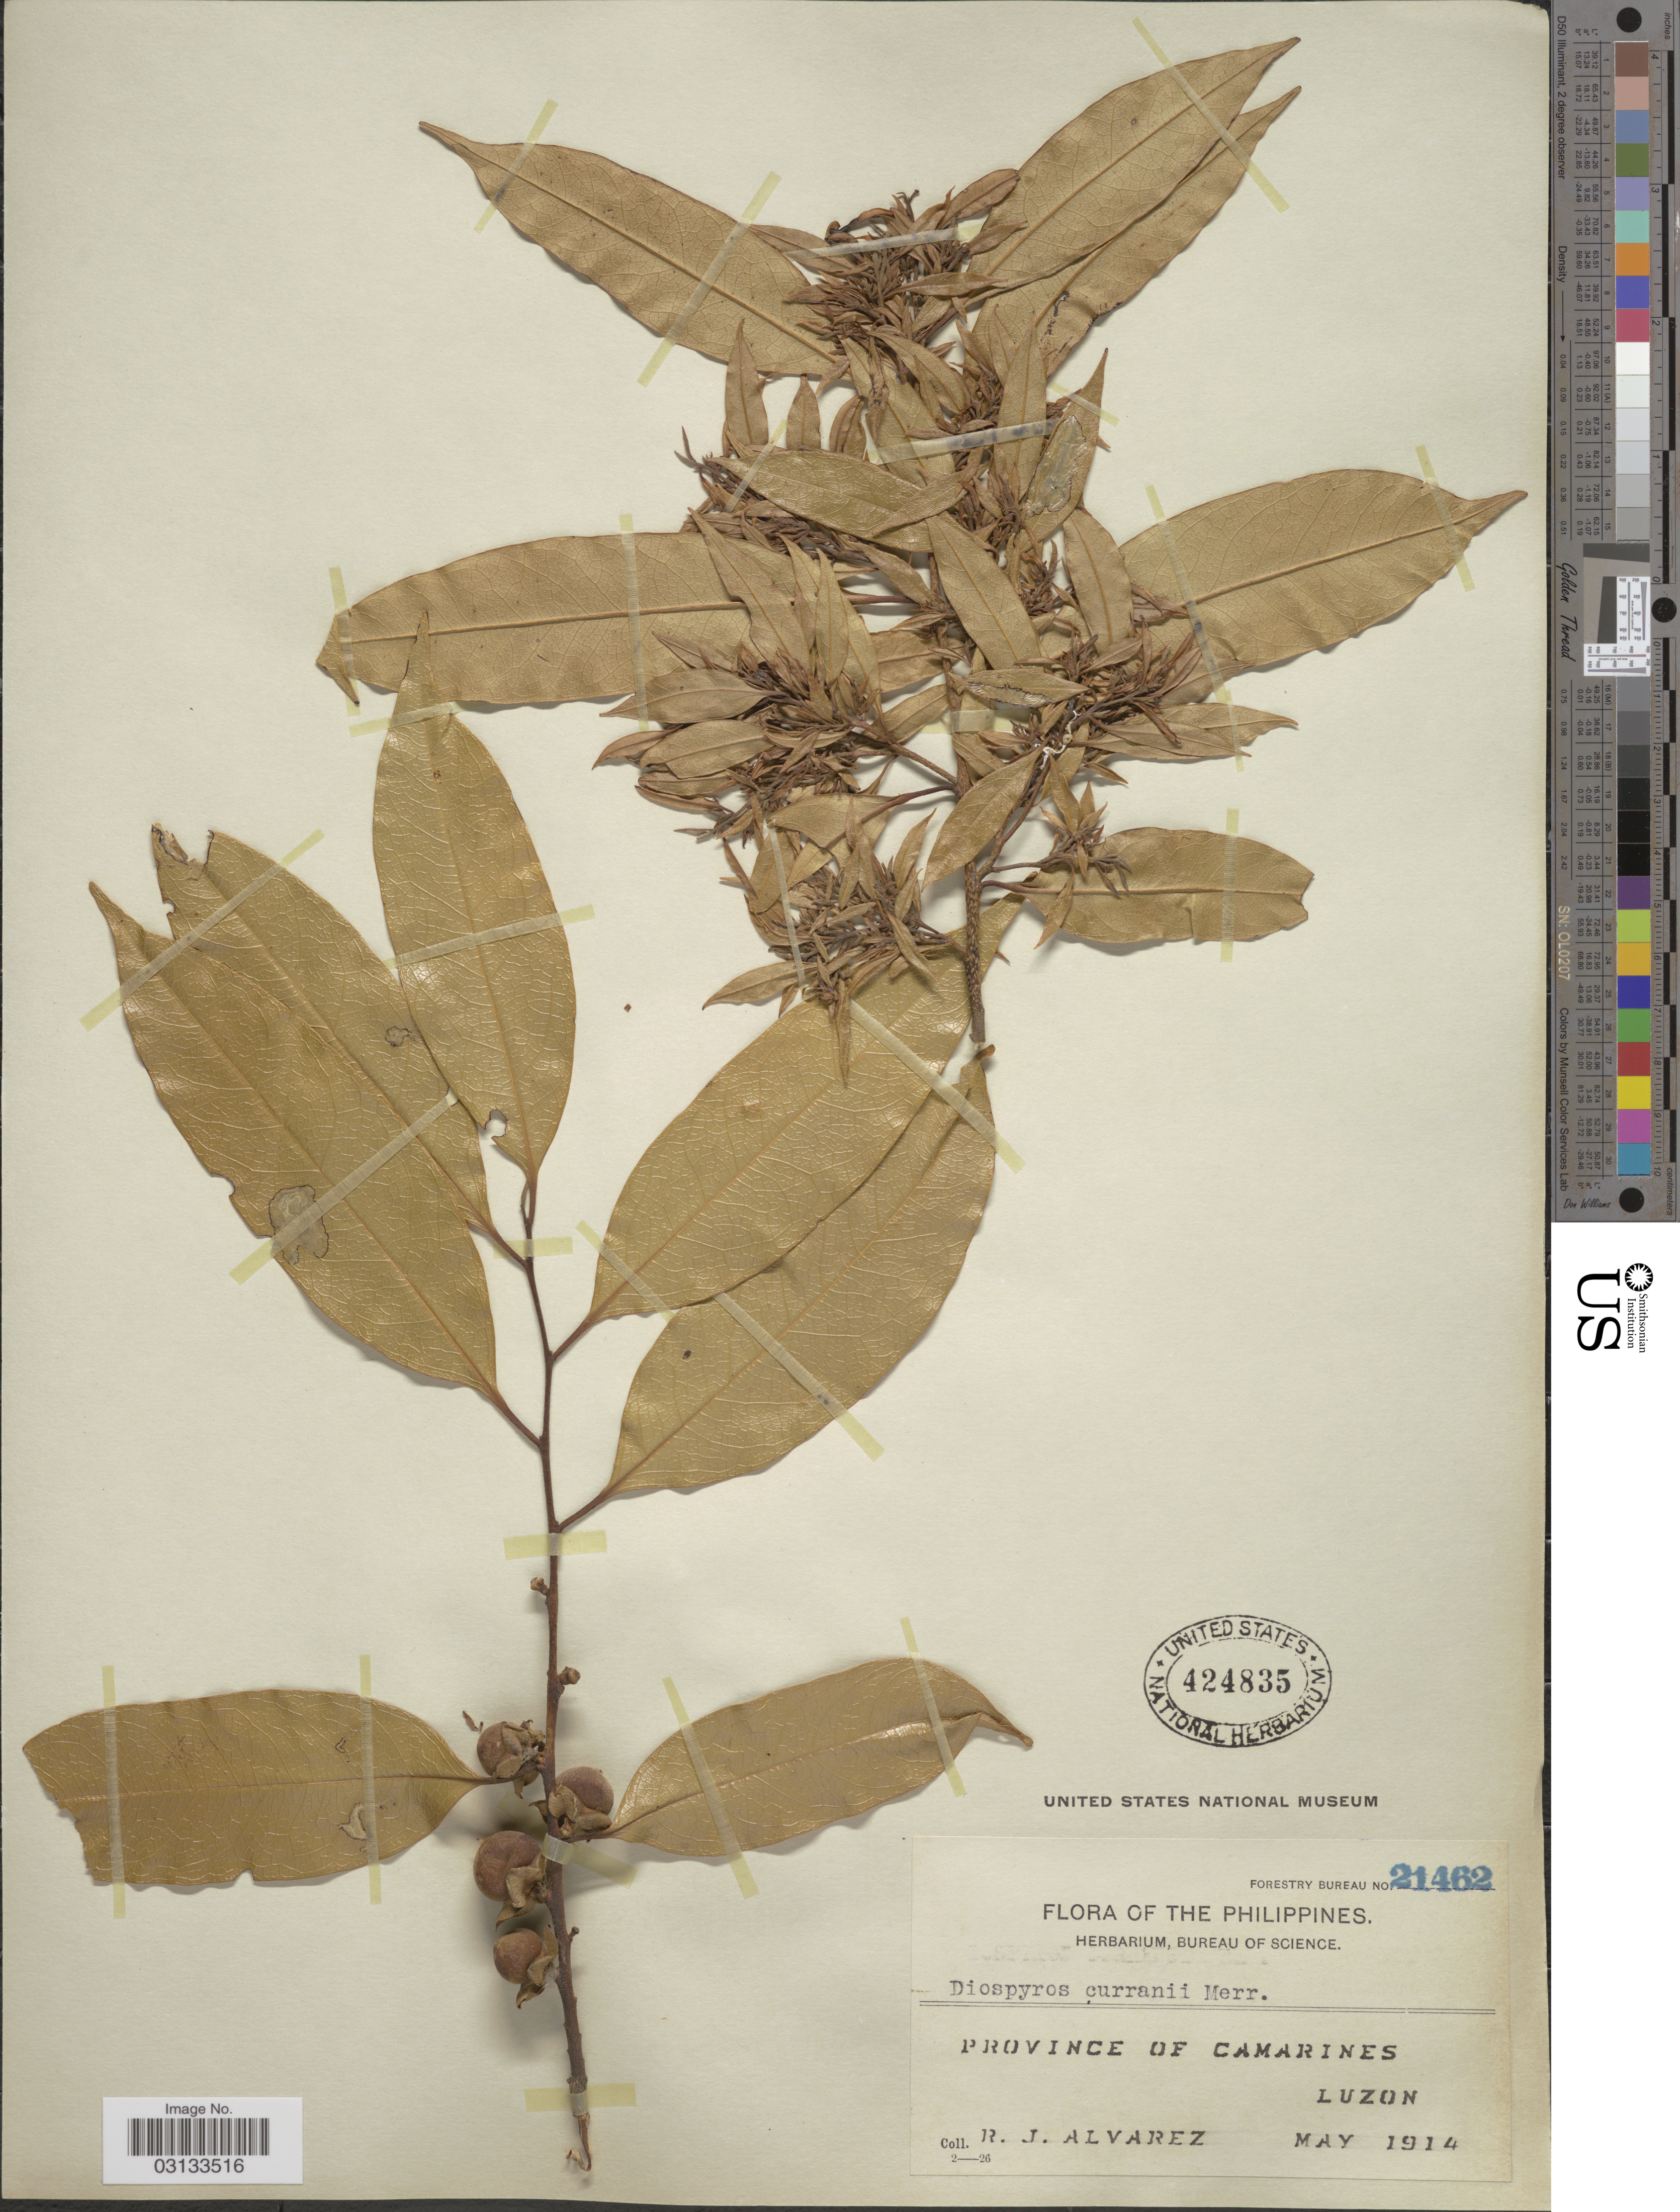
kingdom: Plantae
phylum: Tracheophyta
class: Magnoliopsida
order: Ericales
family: Ebenaceae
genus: Diospyros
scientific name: Diospyros curranii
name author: Merr.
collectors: R. Alvarez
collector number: Forestry Bureau 21462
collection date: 1914-05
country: Philippines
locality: Province of Camarines, Luzon.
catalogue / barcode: US 424835